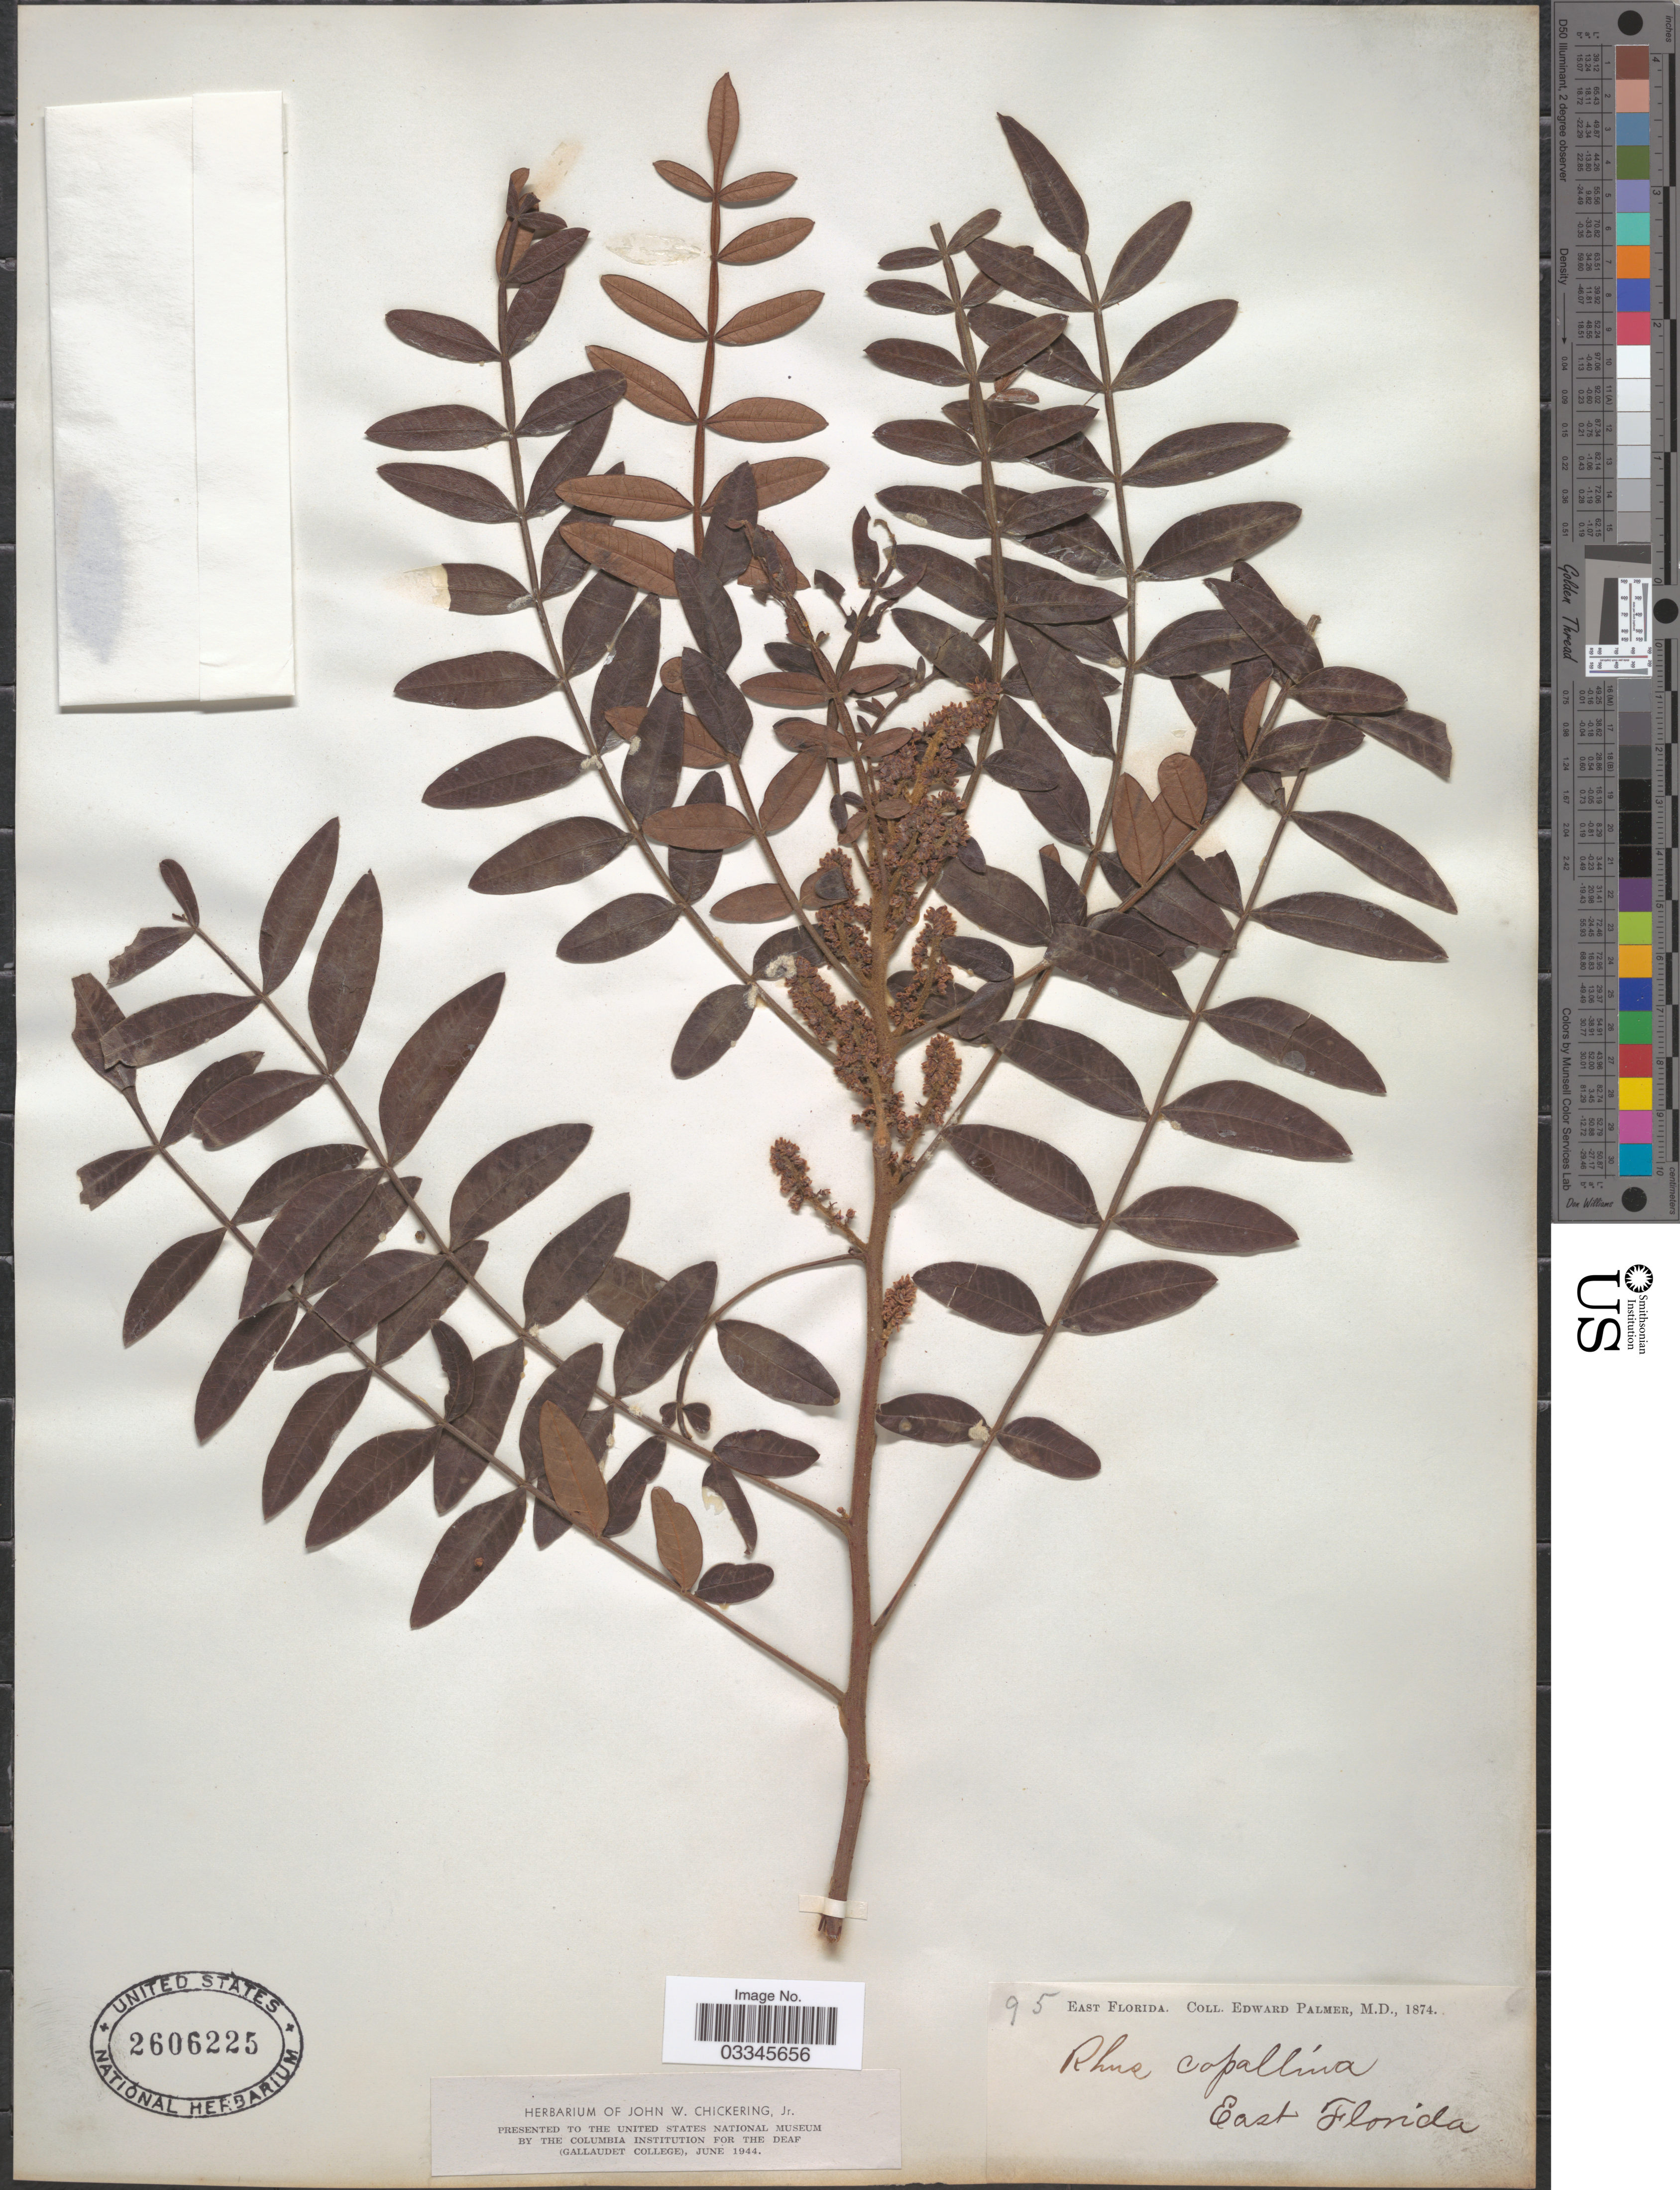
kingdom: Plantae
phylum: Tracheophyta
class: Magnoliopsida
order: Sapindales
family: Anacardiaceae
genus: Rhus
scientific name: Rhus copallinum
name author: L.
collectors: E. Palmer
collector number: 95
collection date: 1874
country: United States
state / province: Florida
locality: East Florida.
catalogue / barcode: US 2606225